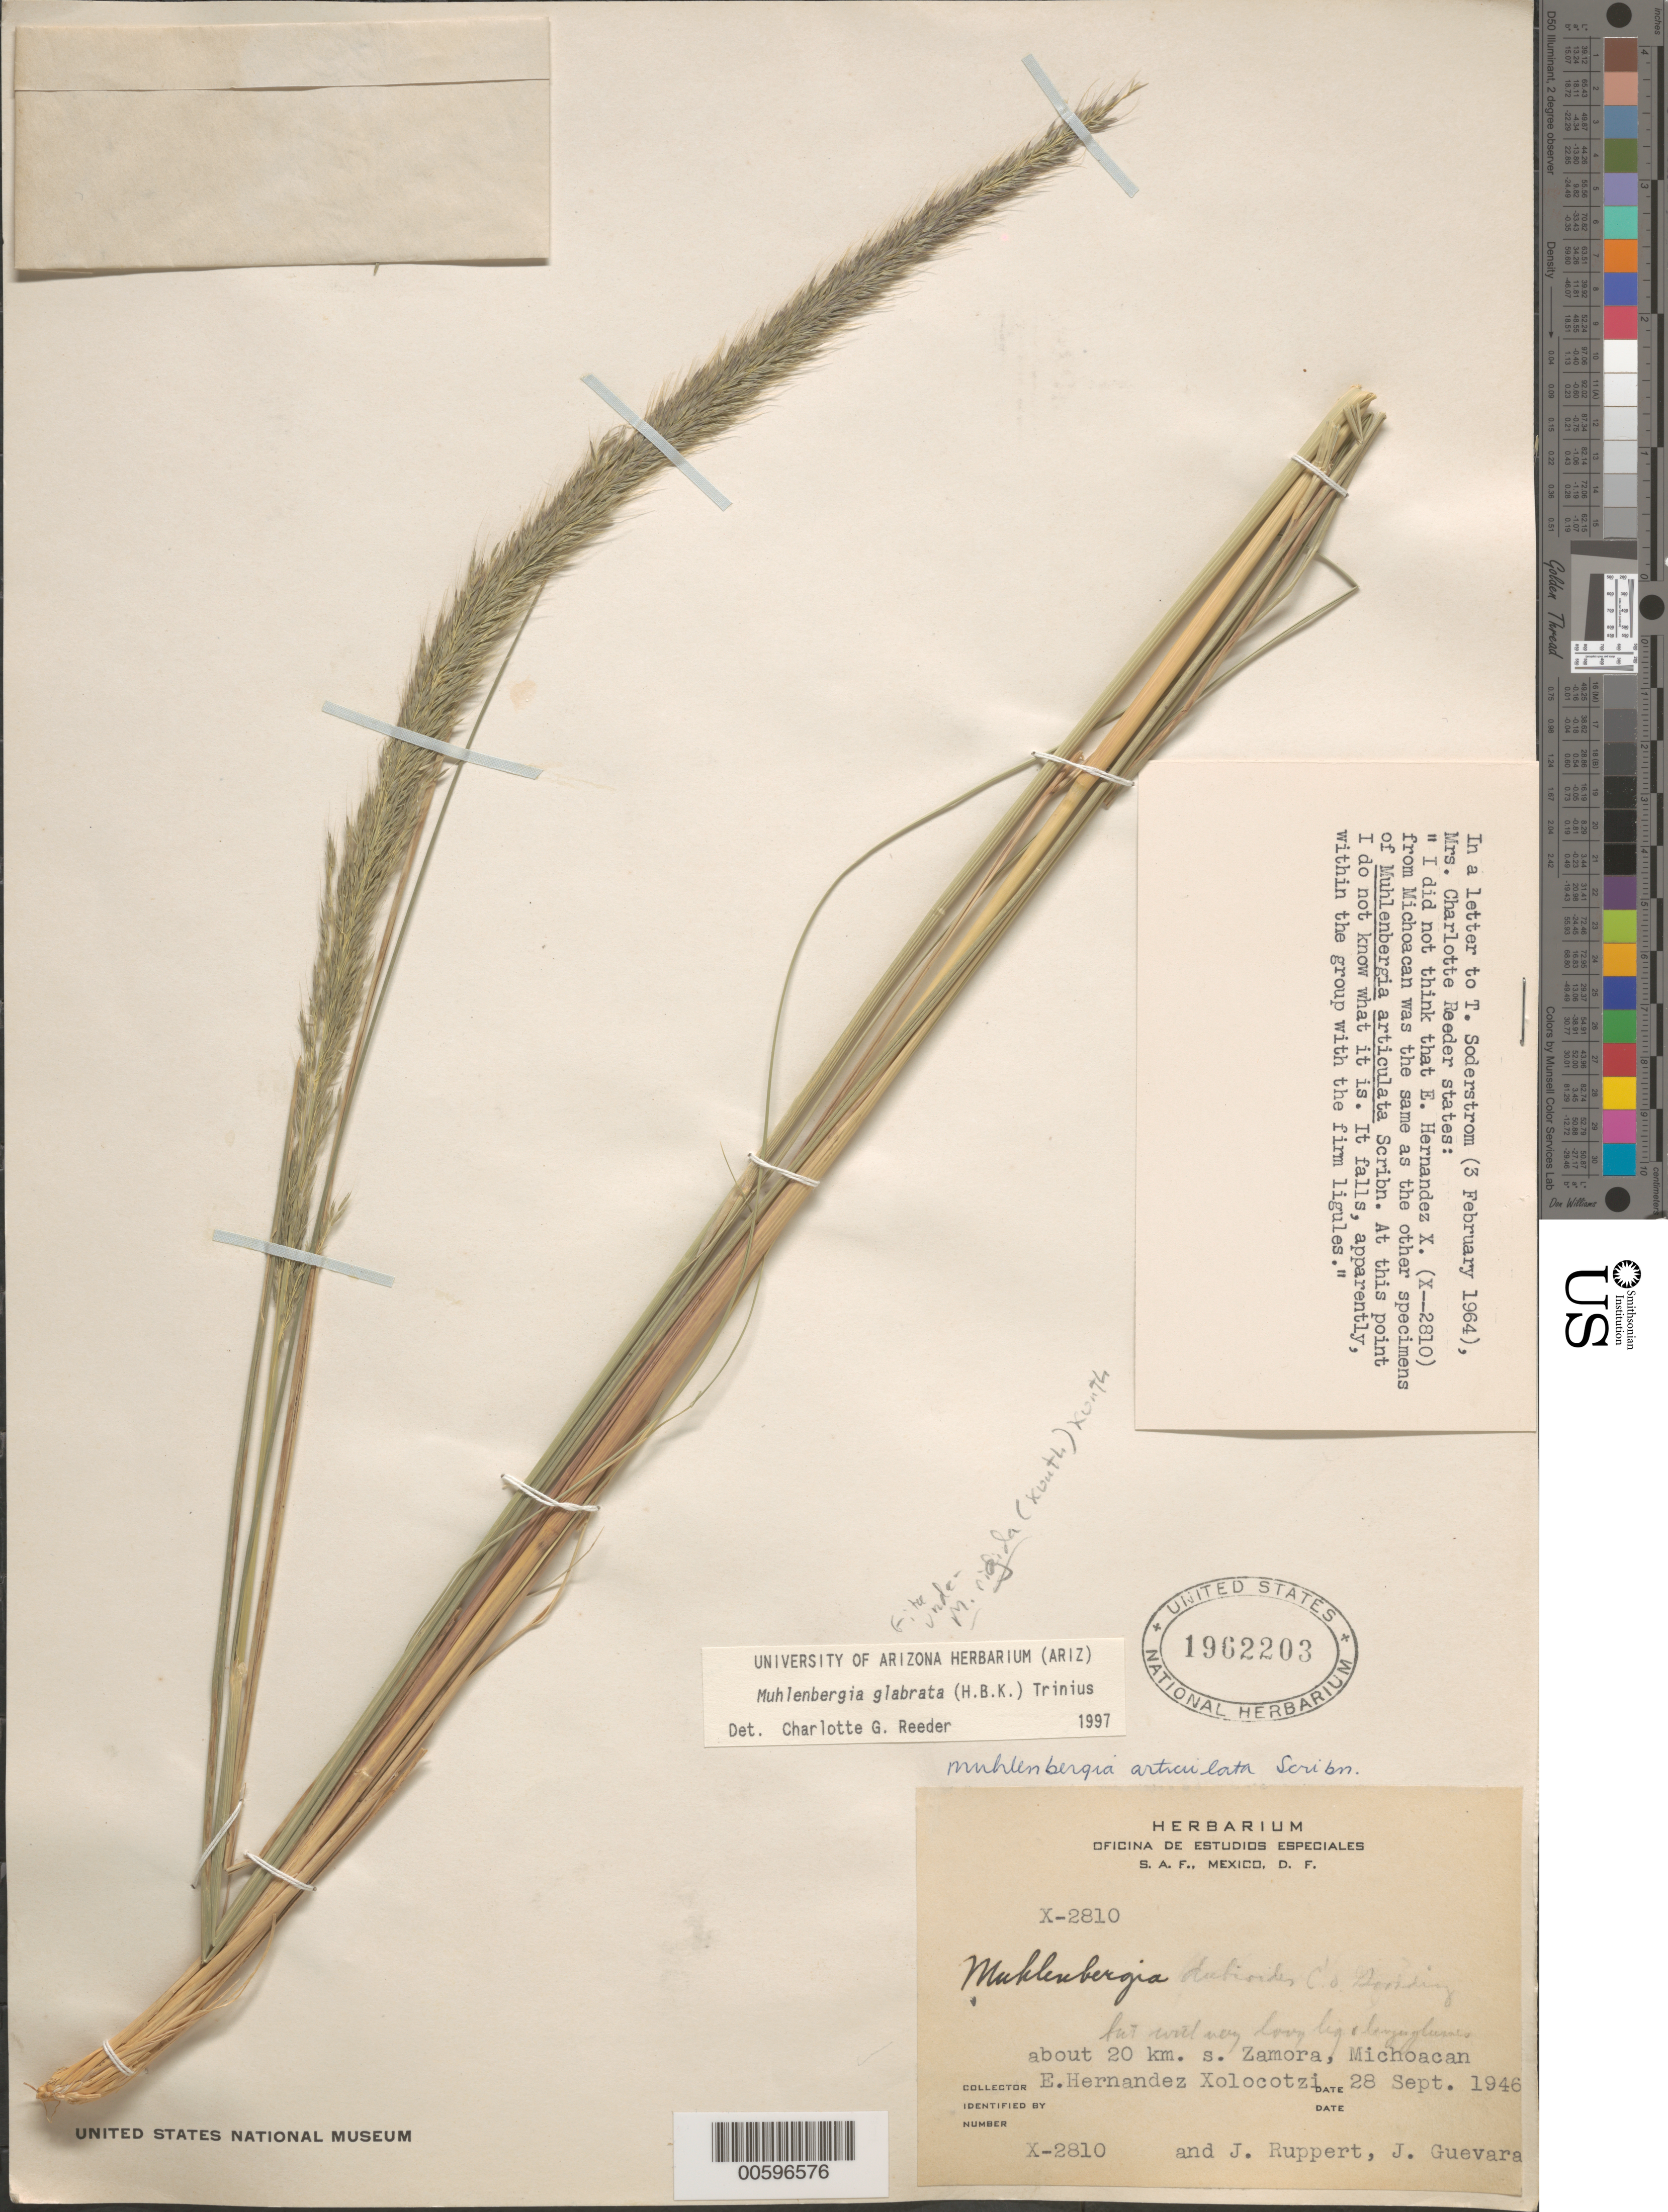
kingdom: Plantae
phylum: Tracheophyta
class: Liliopsida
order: Poales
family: Poaceae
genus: Muhlenbergia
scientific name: Muhlenbergia glabrata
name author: (Kunth) Trin.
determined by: Reeder, C. G., (ARIZ)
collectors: E. I. Hernández-X., J. Ruppert & J. Guevara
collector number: X-2810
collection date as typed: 28 Sep 1946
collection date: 1946-09-28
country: Mexico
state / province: Michoacán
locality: Ca. 20 km S Zamora.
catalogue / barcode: US 1962203